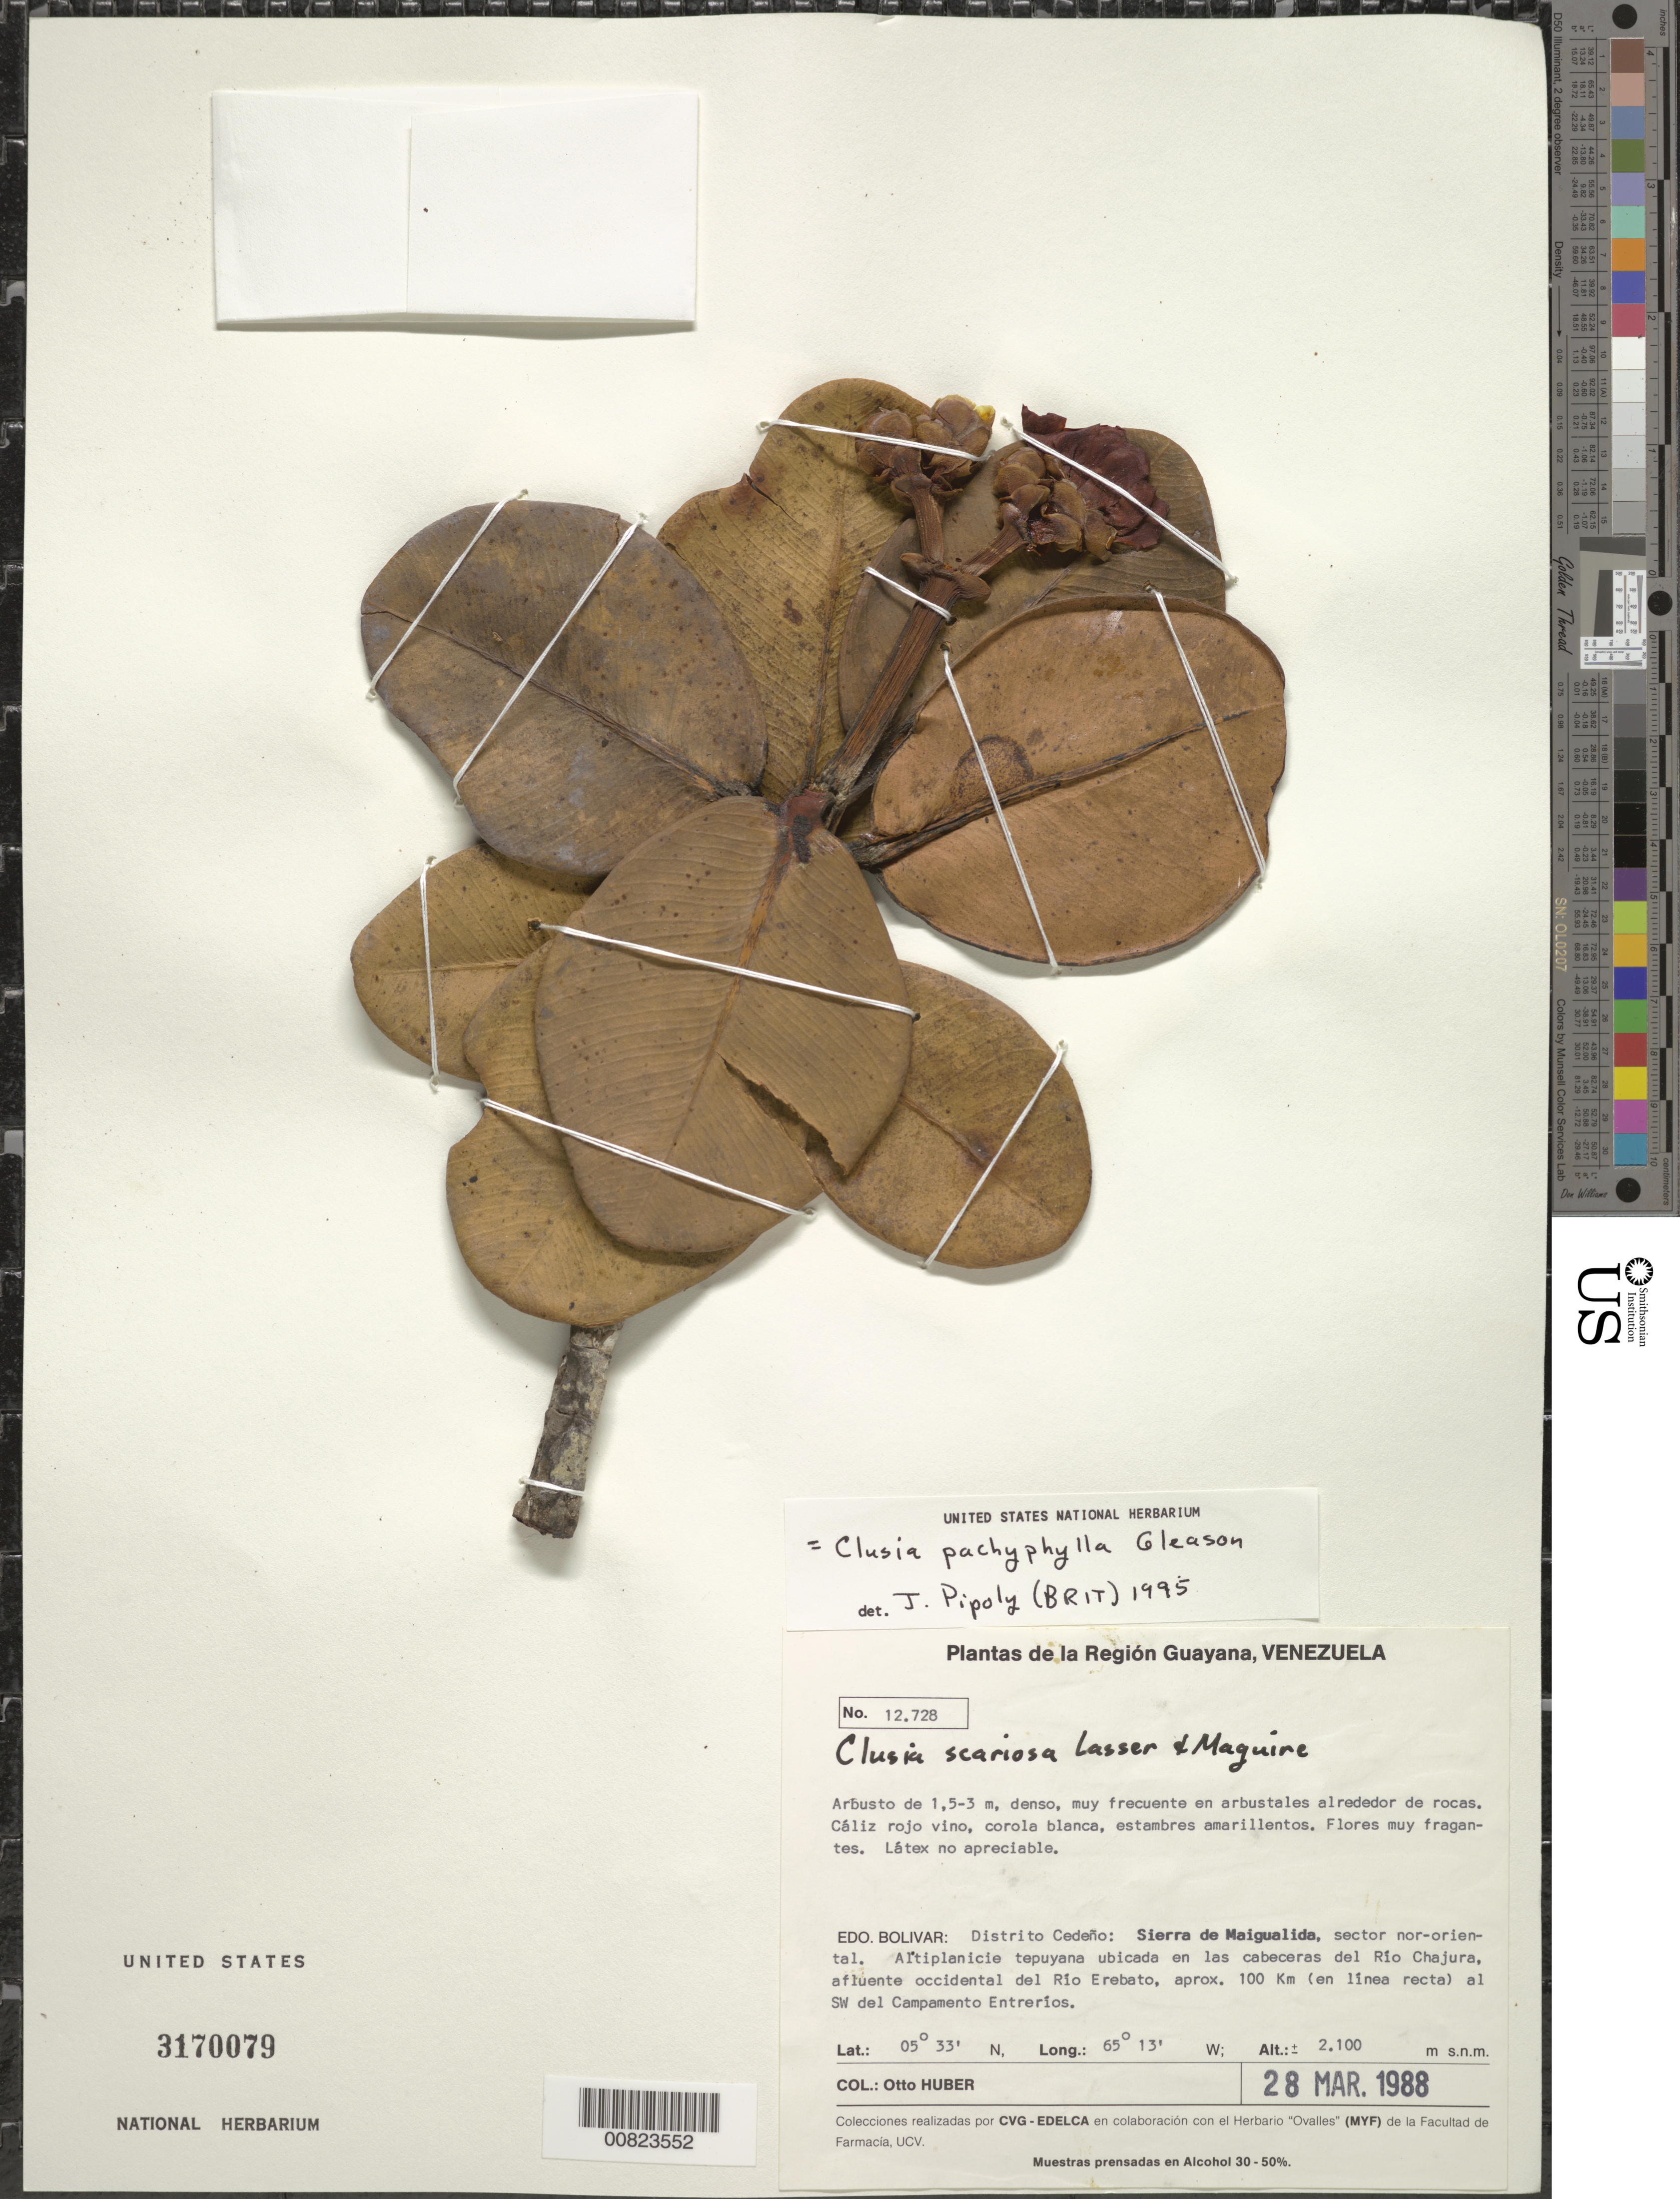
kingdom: Plantae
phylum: Tracheophyta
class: Magnoliopsida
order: Malpighiales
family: Clusiaceae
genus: Clusia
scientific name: Clusia pachyphylla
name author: Gleason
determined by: Pipoly, J. J., III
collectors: O. Huber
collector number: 12728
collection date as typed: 28-Mar-88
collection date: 1988-03-28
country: Venezuela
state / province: Bolívar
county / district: Cedeño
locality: Sierra de Maigualida, sector nor-oriental, cabeceras del Río Chajura, afluente occidental del Río Erebato, aprox. 100 km al SW del Campamento EntreRíos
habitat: Arbustalese alrededor de rocas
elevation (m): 2100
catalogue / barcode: US 3170079